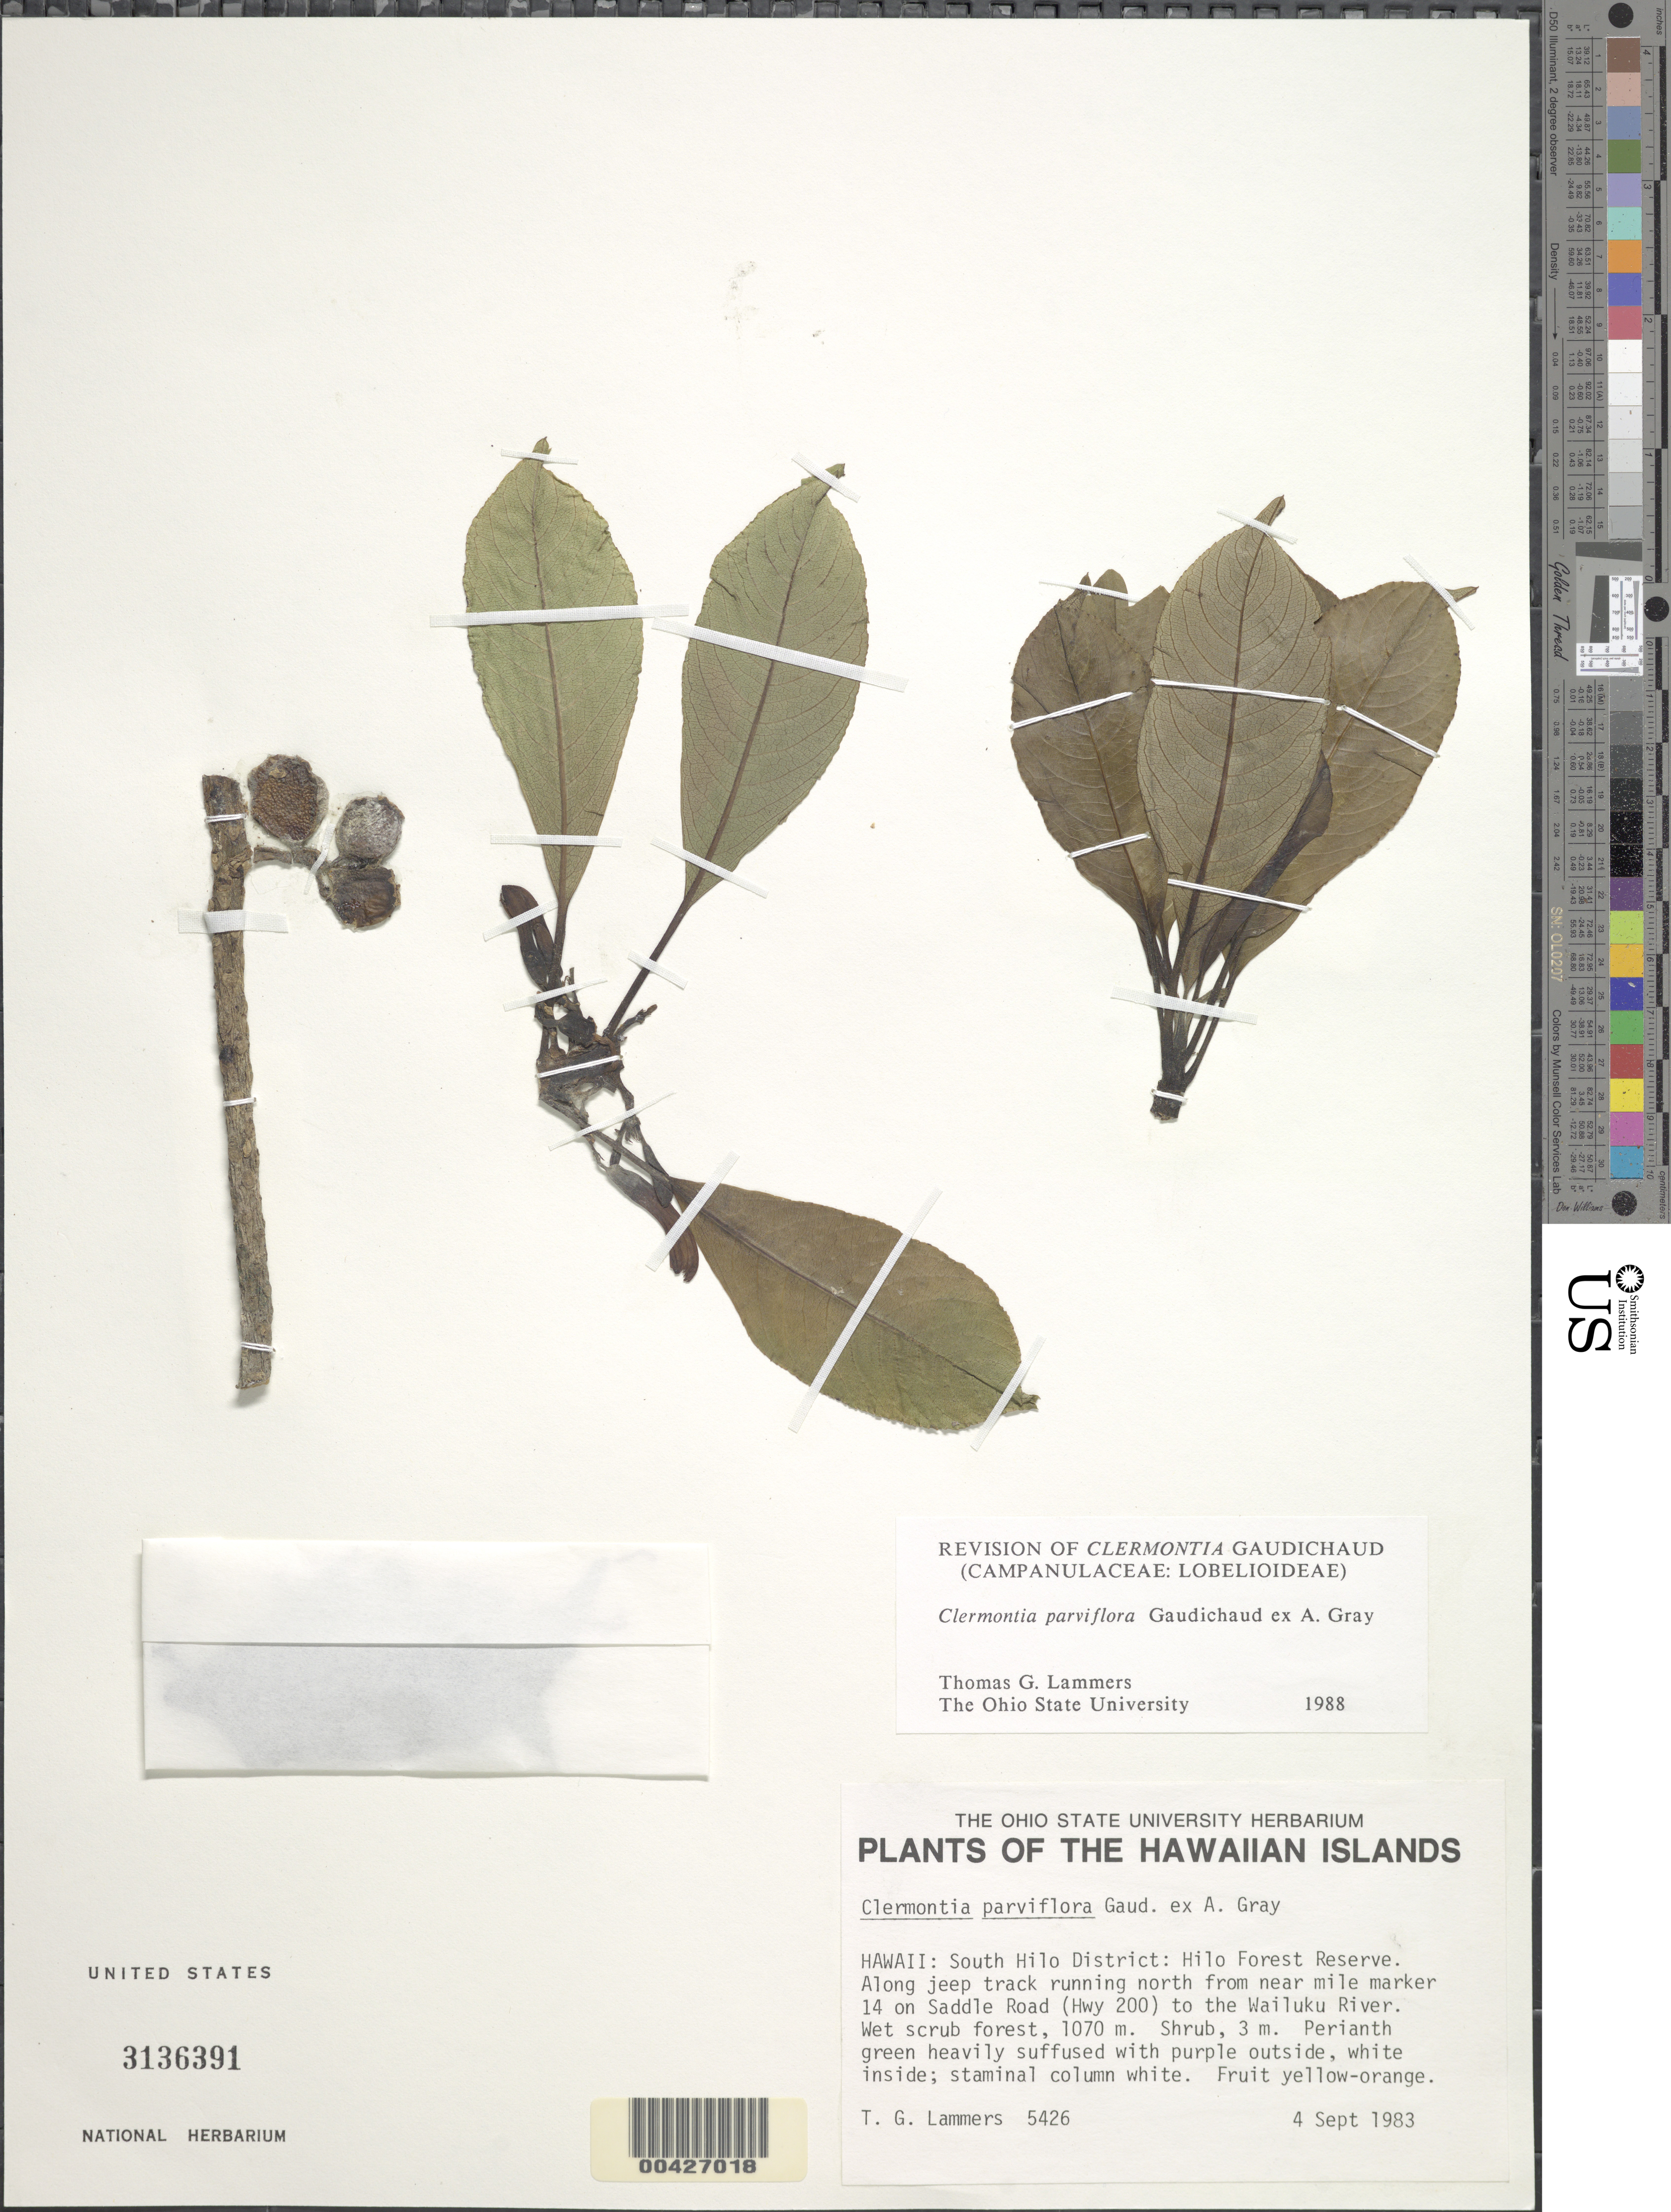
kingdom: Plantae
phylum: Tracheophyta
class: Magnoliopsida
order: Asterales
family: Campanulaceae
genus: Clermontia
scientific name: Clermontia parviflora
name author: Gaudich. ex A. Gray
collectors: T. G. Lammers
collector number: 5426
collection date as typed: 4 Sep 1983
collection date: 1983-09-04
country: United States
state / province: Hawaii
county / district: Hawaii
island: Hawaii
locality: S.Hilo Dist., Hilo Forest Res., along jeep track running north from near mile marker 14 on Saddle Rd.(Hwy 200) to Wailuku River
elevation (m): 1070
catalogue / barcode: US 3136391